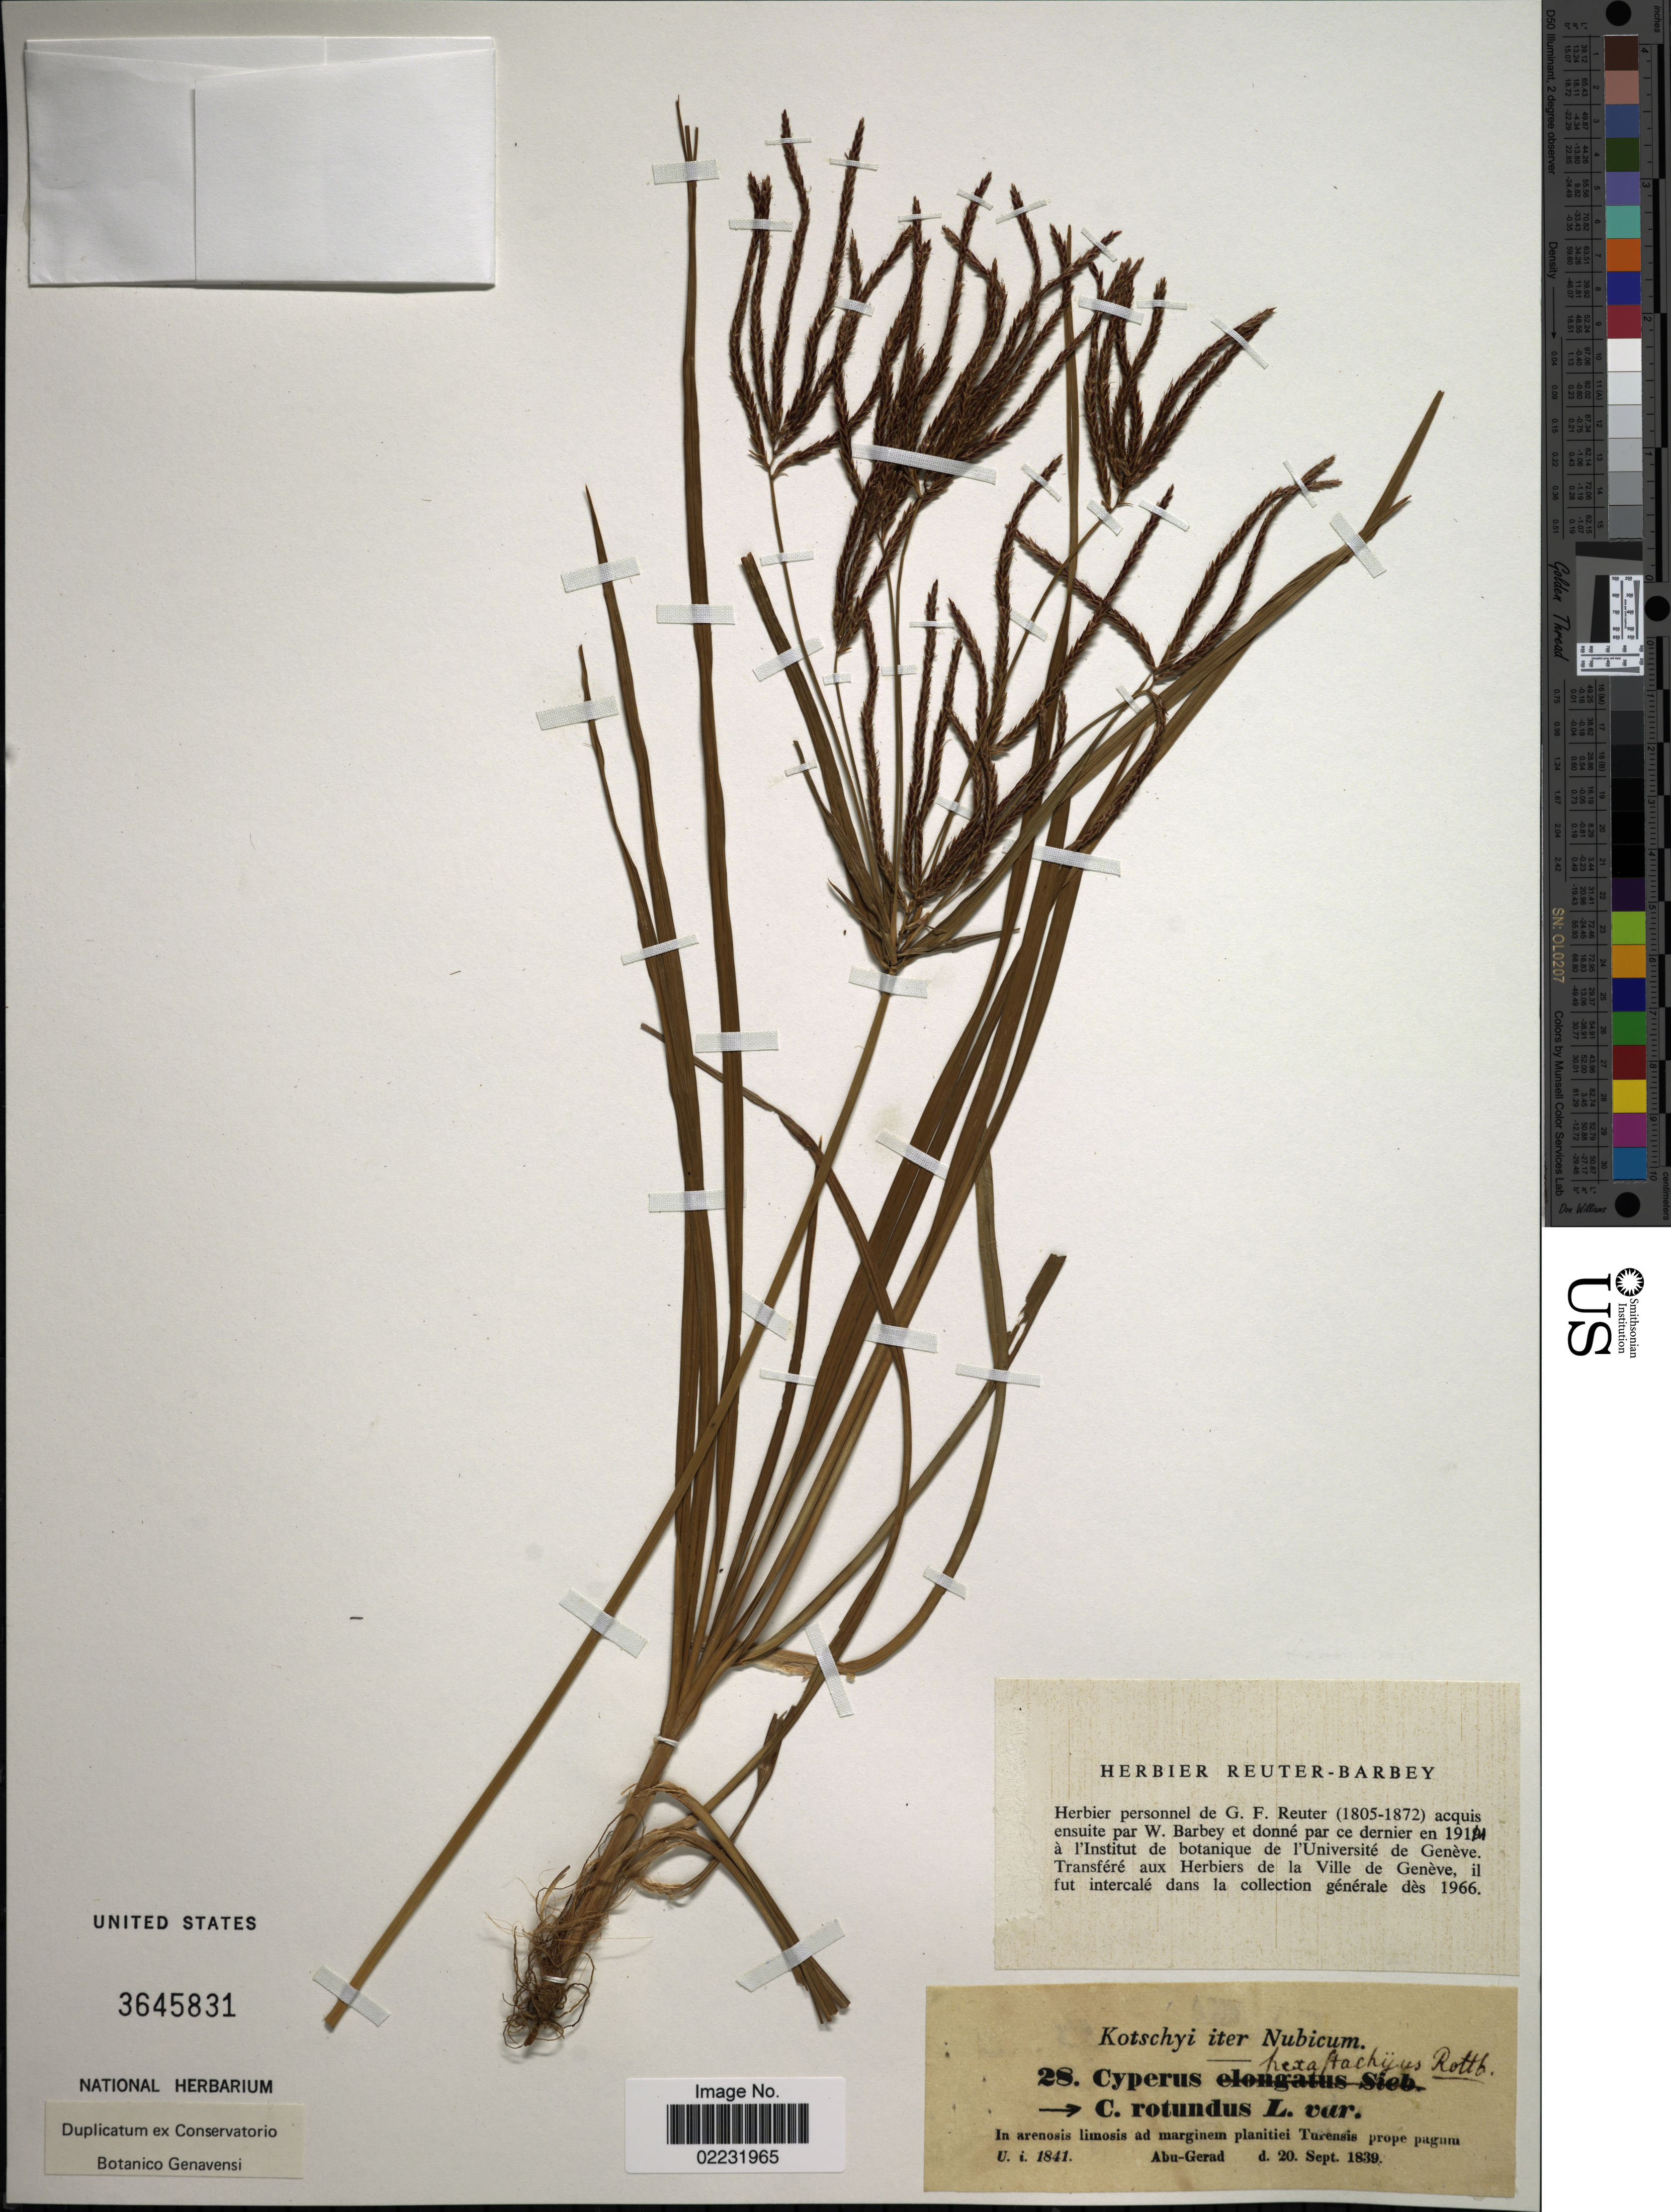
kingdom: Plantae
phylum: Tracheophyta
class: Liliopsida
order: Poales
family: Cyperaceae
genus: Cyperus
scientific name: Cyperus rotundus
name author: L.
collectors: K. G. Kotschy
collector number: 28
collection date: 1839-09-20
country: Sudan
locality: Iter Nubicum, in arenosis limosis ad marginem planitiei Turensis prope pagum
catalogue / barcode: US 3645831